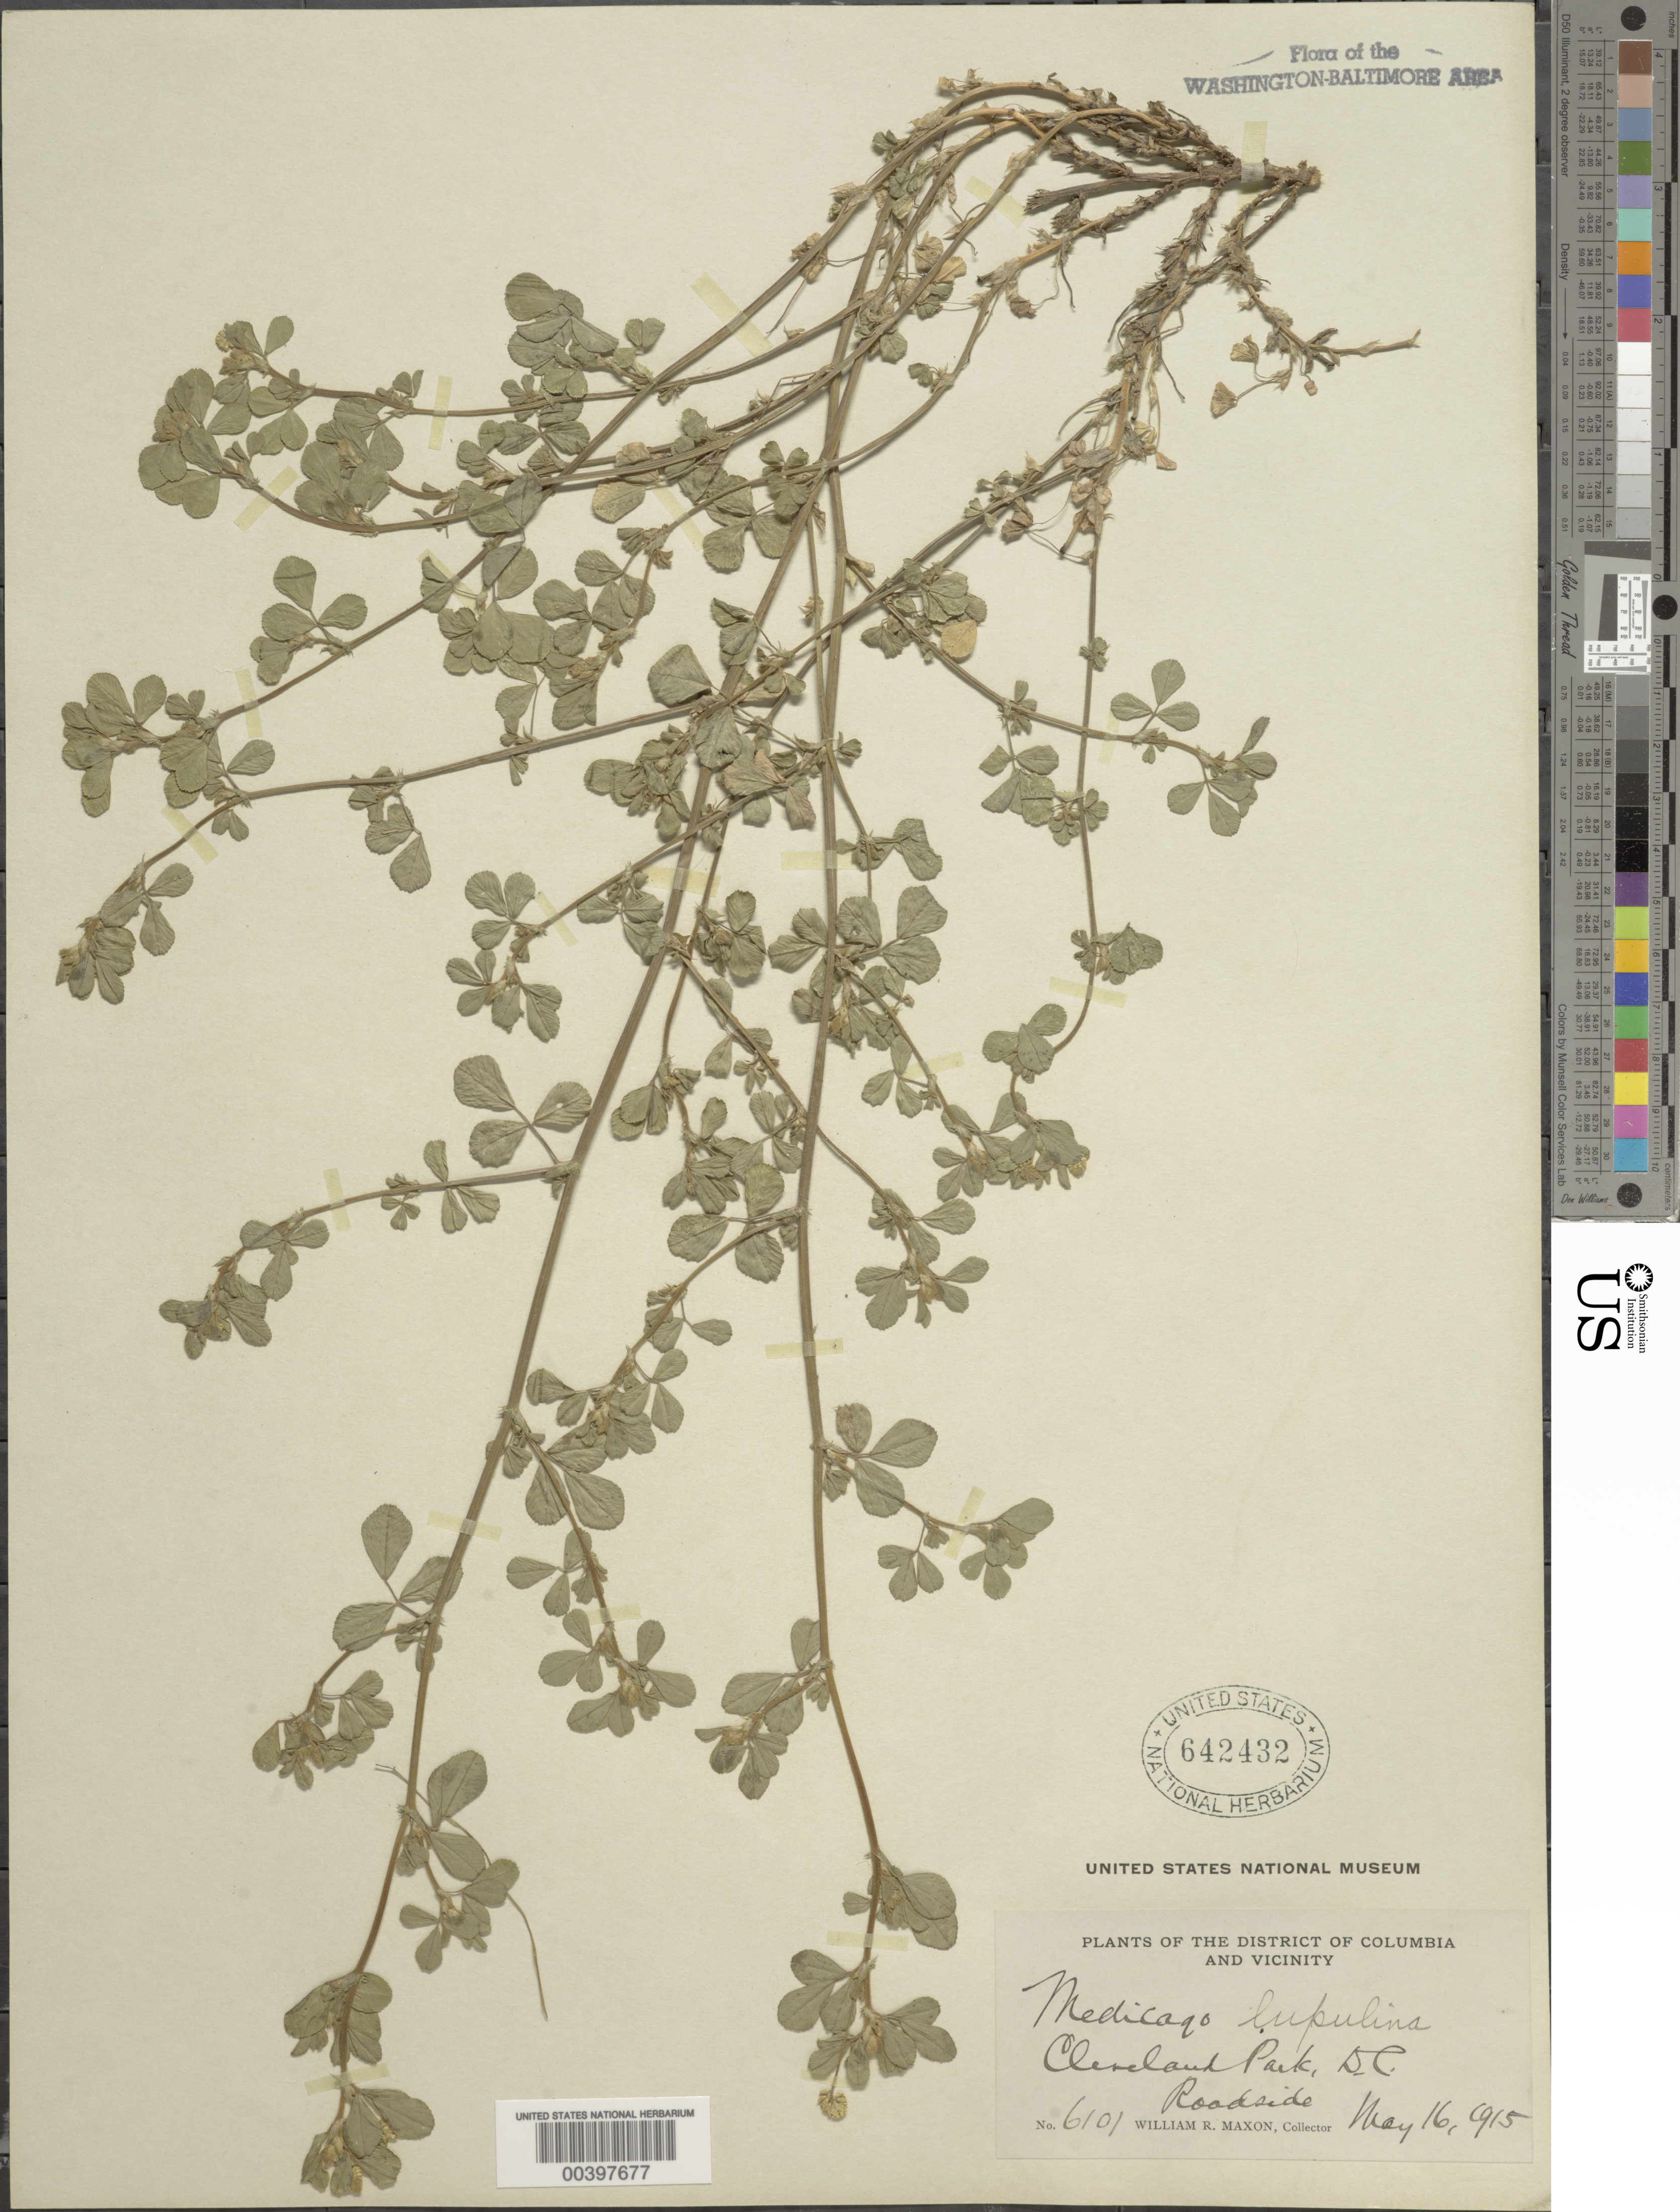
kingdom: Plantae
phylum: Tracheophyta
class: Magnoliopsida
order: Fabales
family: Fabaceae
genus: Medicago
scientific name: Medicago lupulina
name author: L.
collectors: W. R. Maxon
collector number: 6101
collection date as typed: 16 May 1915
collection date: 1915-05-16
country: United States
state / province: District of Columbia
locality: Cleveland Park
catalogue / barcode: US 642432